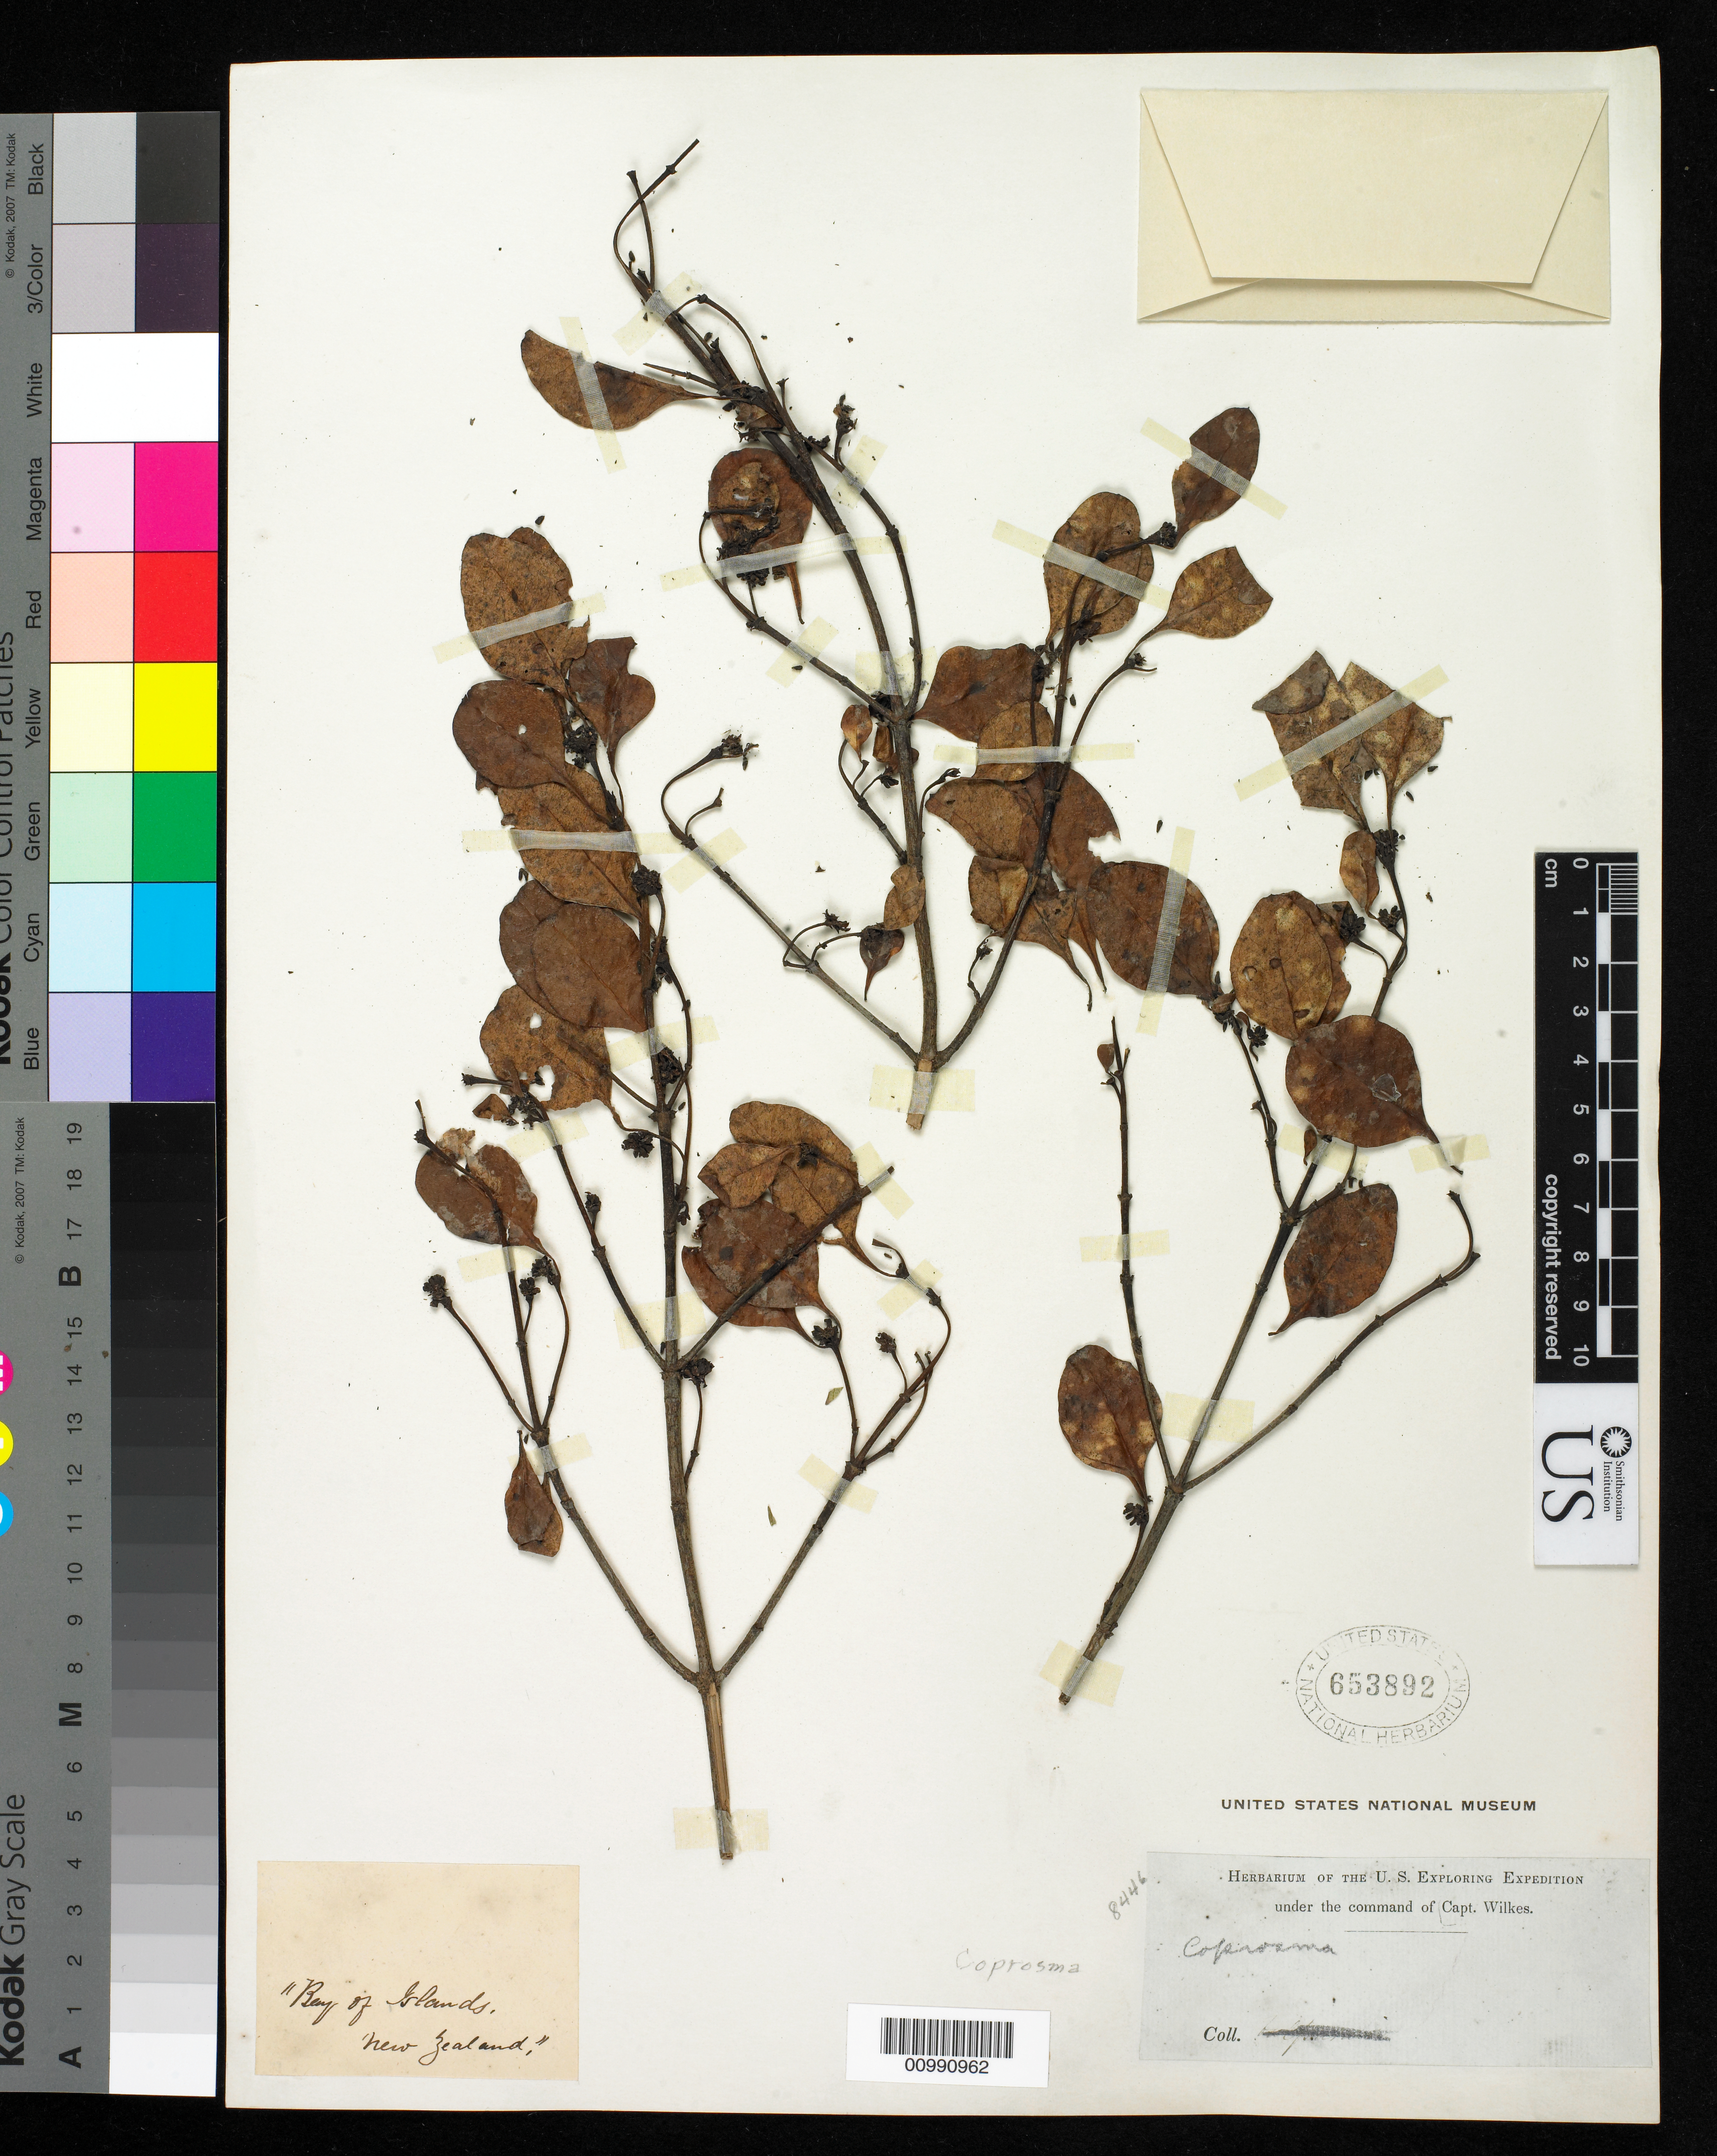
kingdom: Plantae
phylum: Tracheophyta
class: Magnoliopsida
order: Gentianales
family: Rubiaceae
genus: Coprosma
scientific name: Coprosma sp.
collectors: Wilkes Explor. Exped.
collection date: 1838/1842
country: New Zealand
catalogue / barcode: US 653892